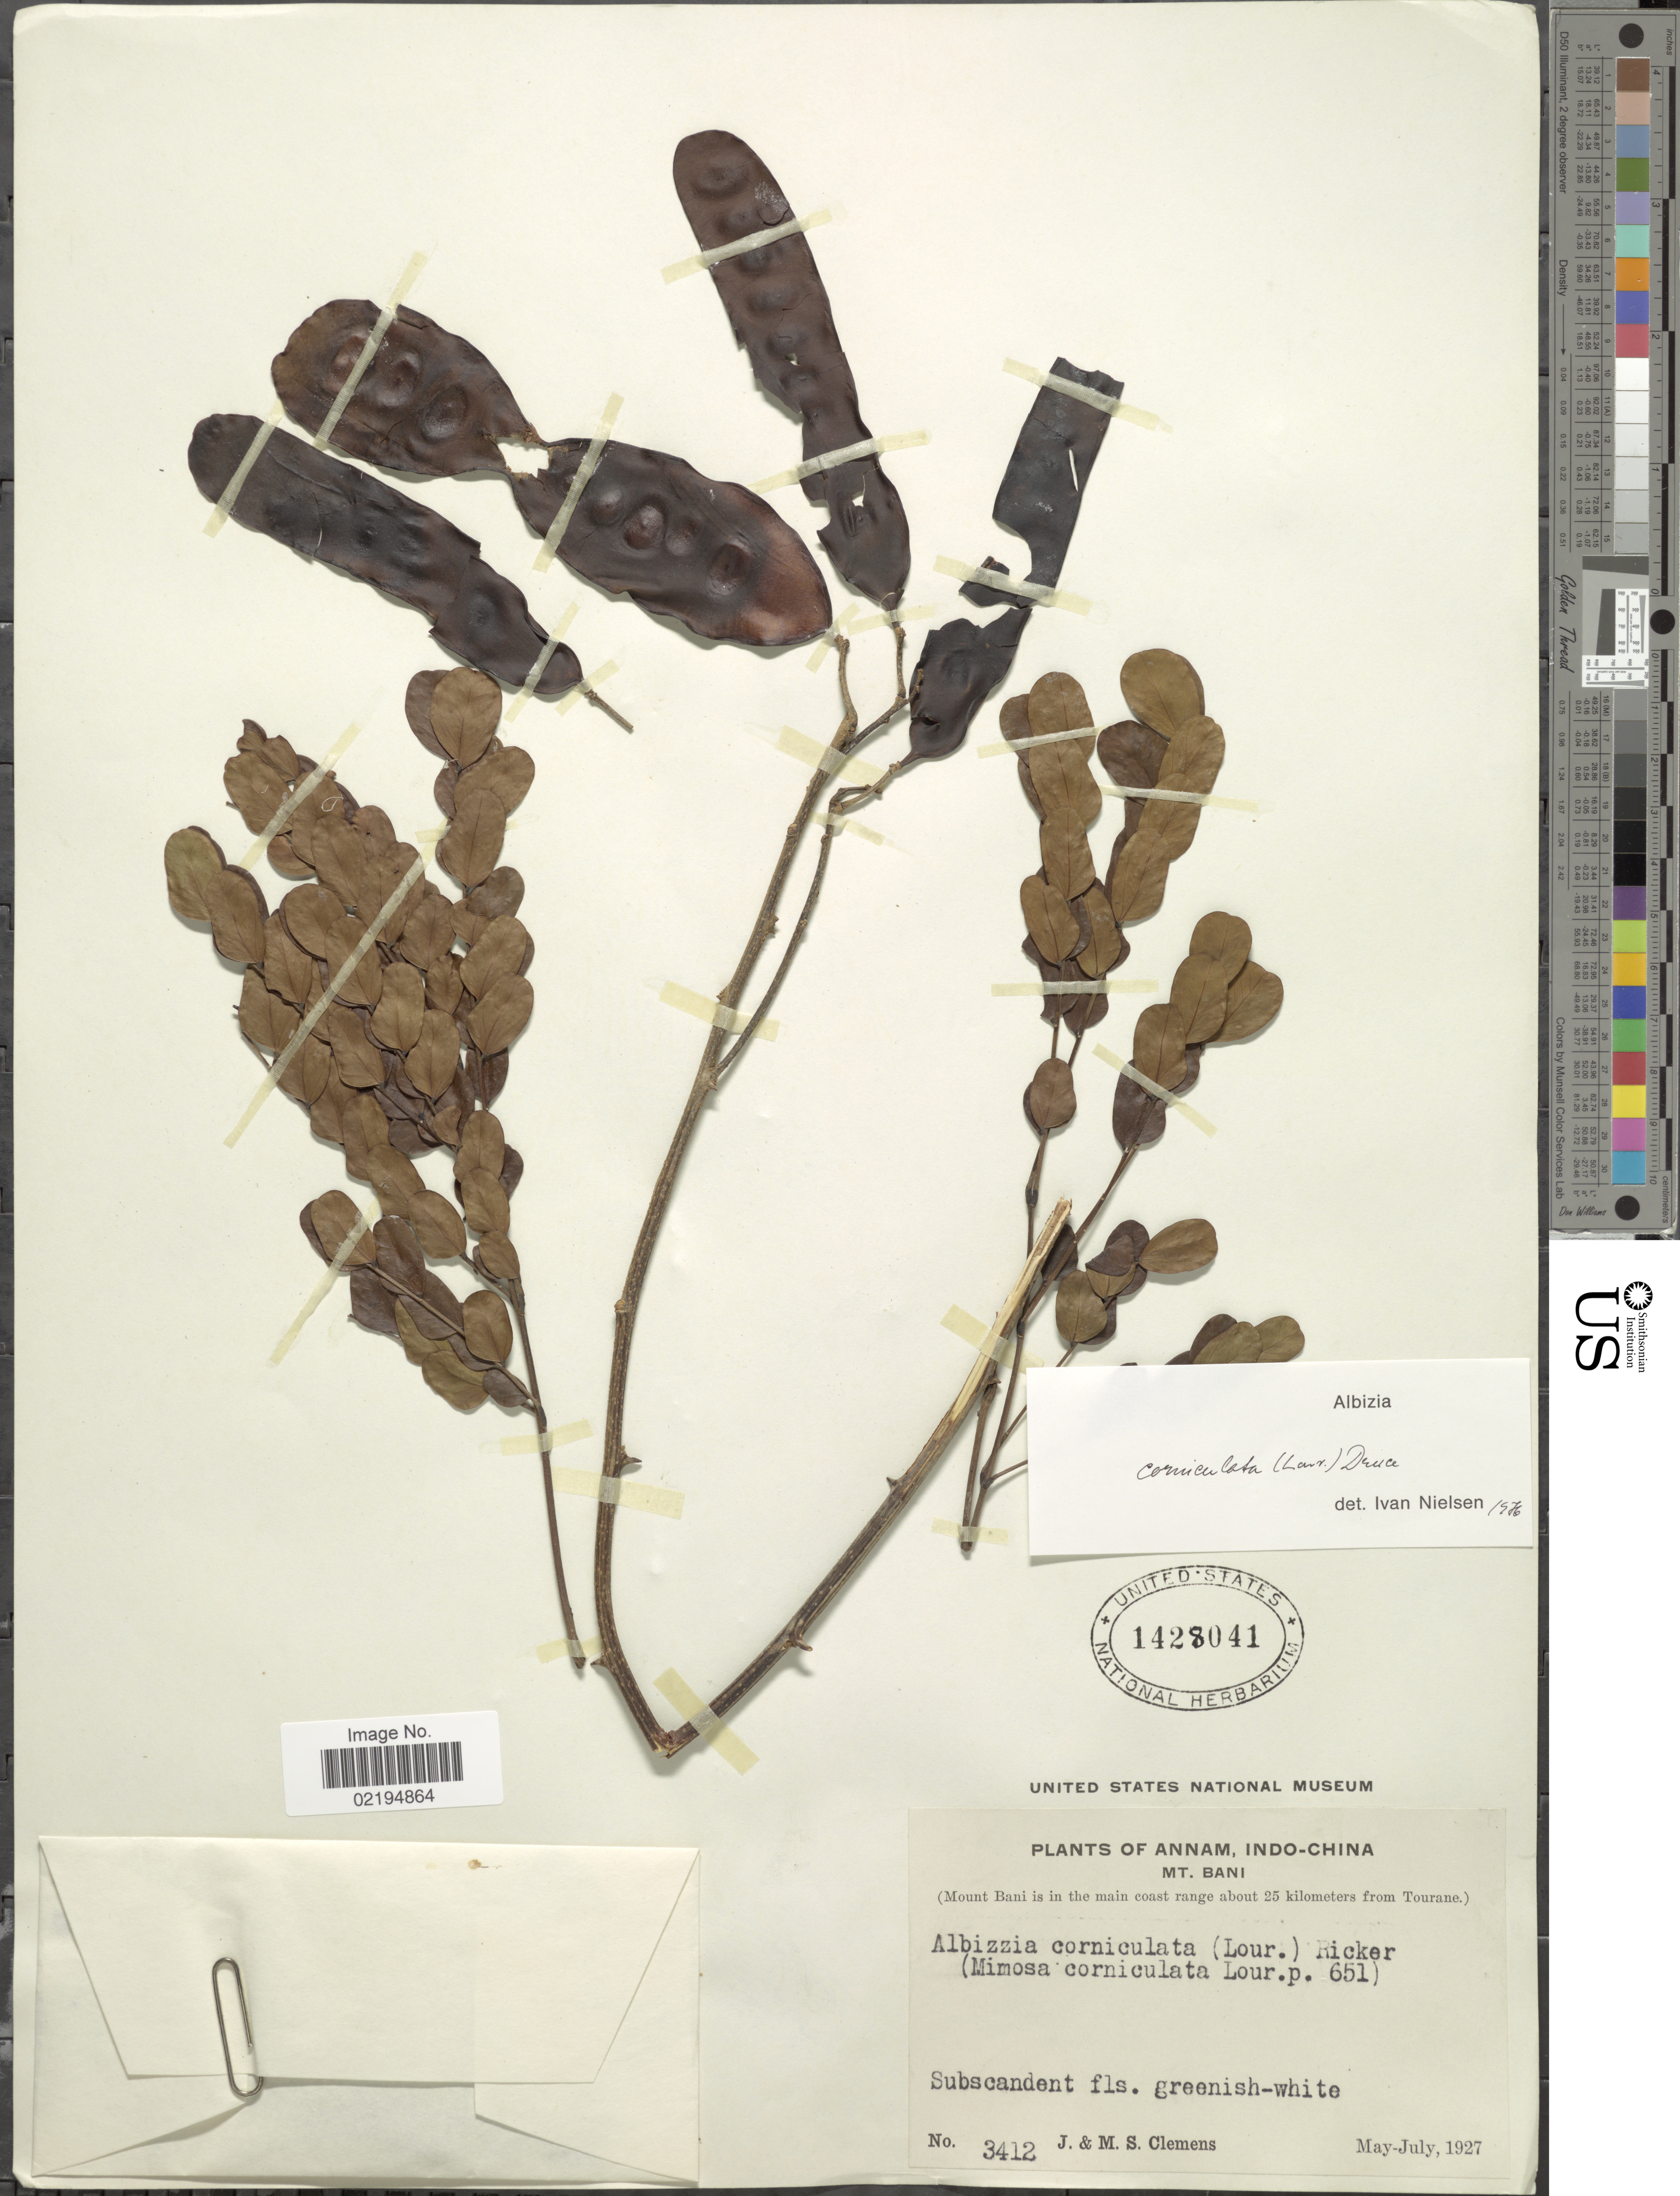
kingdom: Plantae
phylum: Tracheophyta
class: Magnoliopsida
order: Fabales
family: Fabaceae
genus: Albizia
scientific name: Albizia corniculata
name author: (Lour.) Druce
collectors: J. Clemens & M. S. Clemens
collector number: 3412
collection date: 1927-05/1927-07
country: Vietnam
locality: Annam, Indo-China, Mt. Bani (Mount Bani is in the main coast range about 25 kilometers from Tourane).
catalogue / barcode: US 1428041